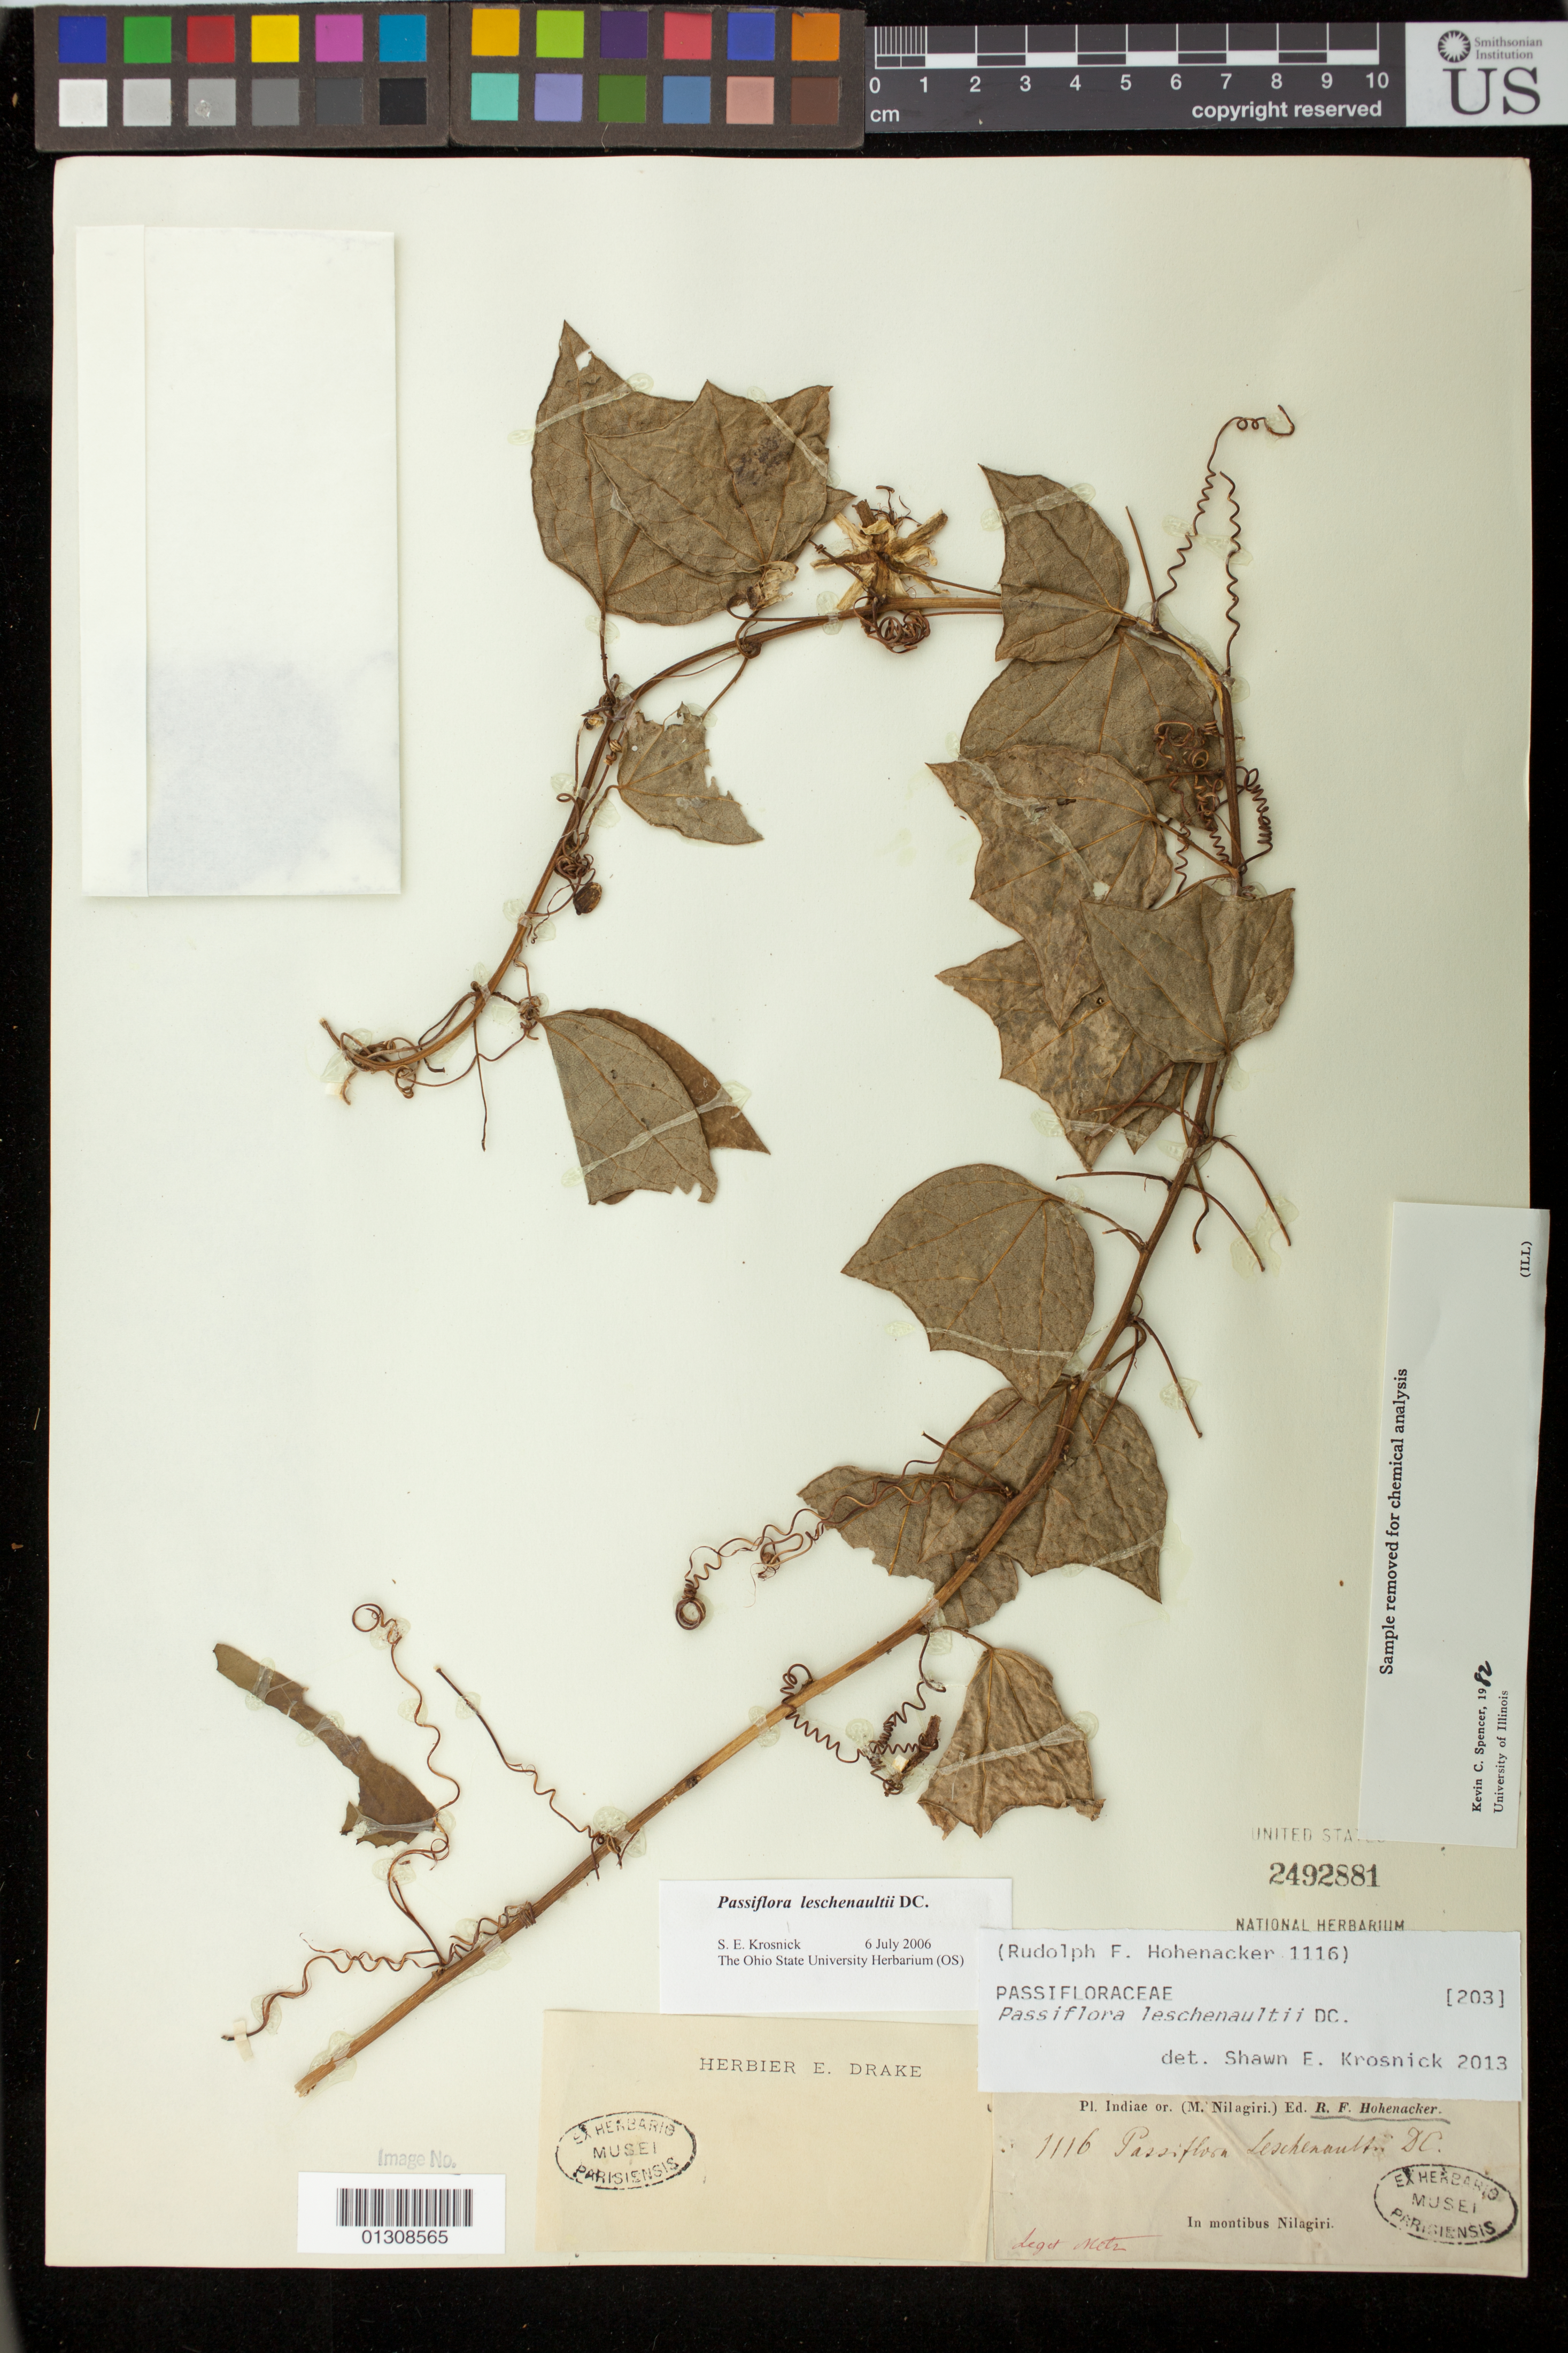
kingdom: Plantae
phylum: Tracheophyta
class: Magnoliopsida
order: Malpighiales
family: Passifloraceae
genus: Passiflora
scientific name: Passiflora leschenaultii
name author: DC.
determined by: Krosnick, S. E., (OS), Ohio State University Herbarium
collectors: R. F. Hohenacker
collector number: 1116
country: India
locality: Montibus Nilagiri.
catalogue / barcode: US 2492881